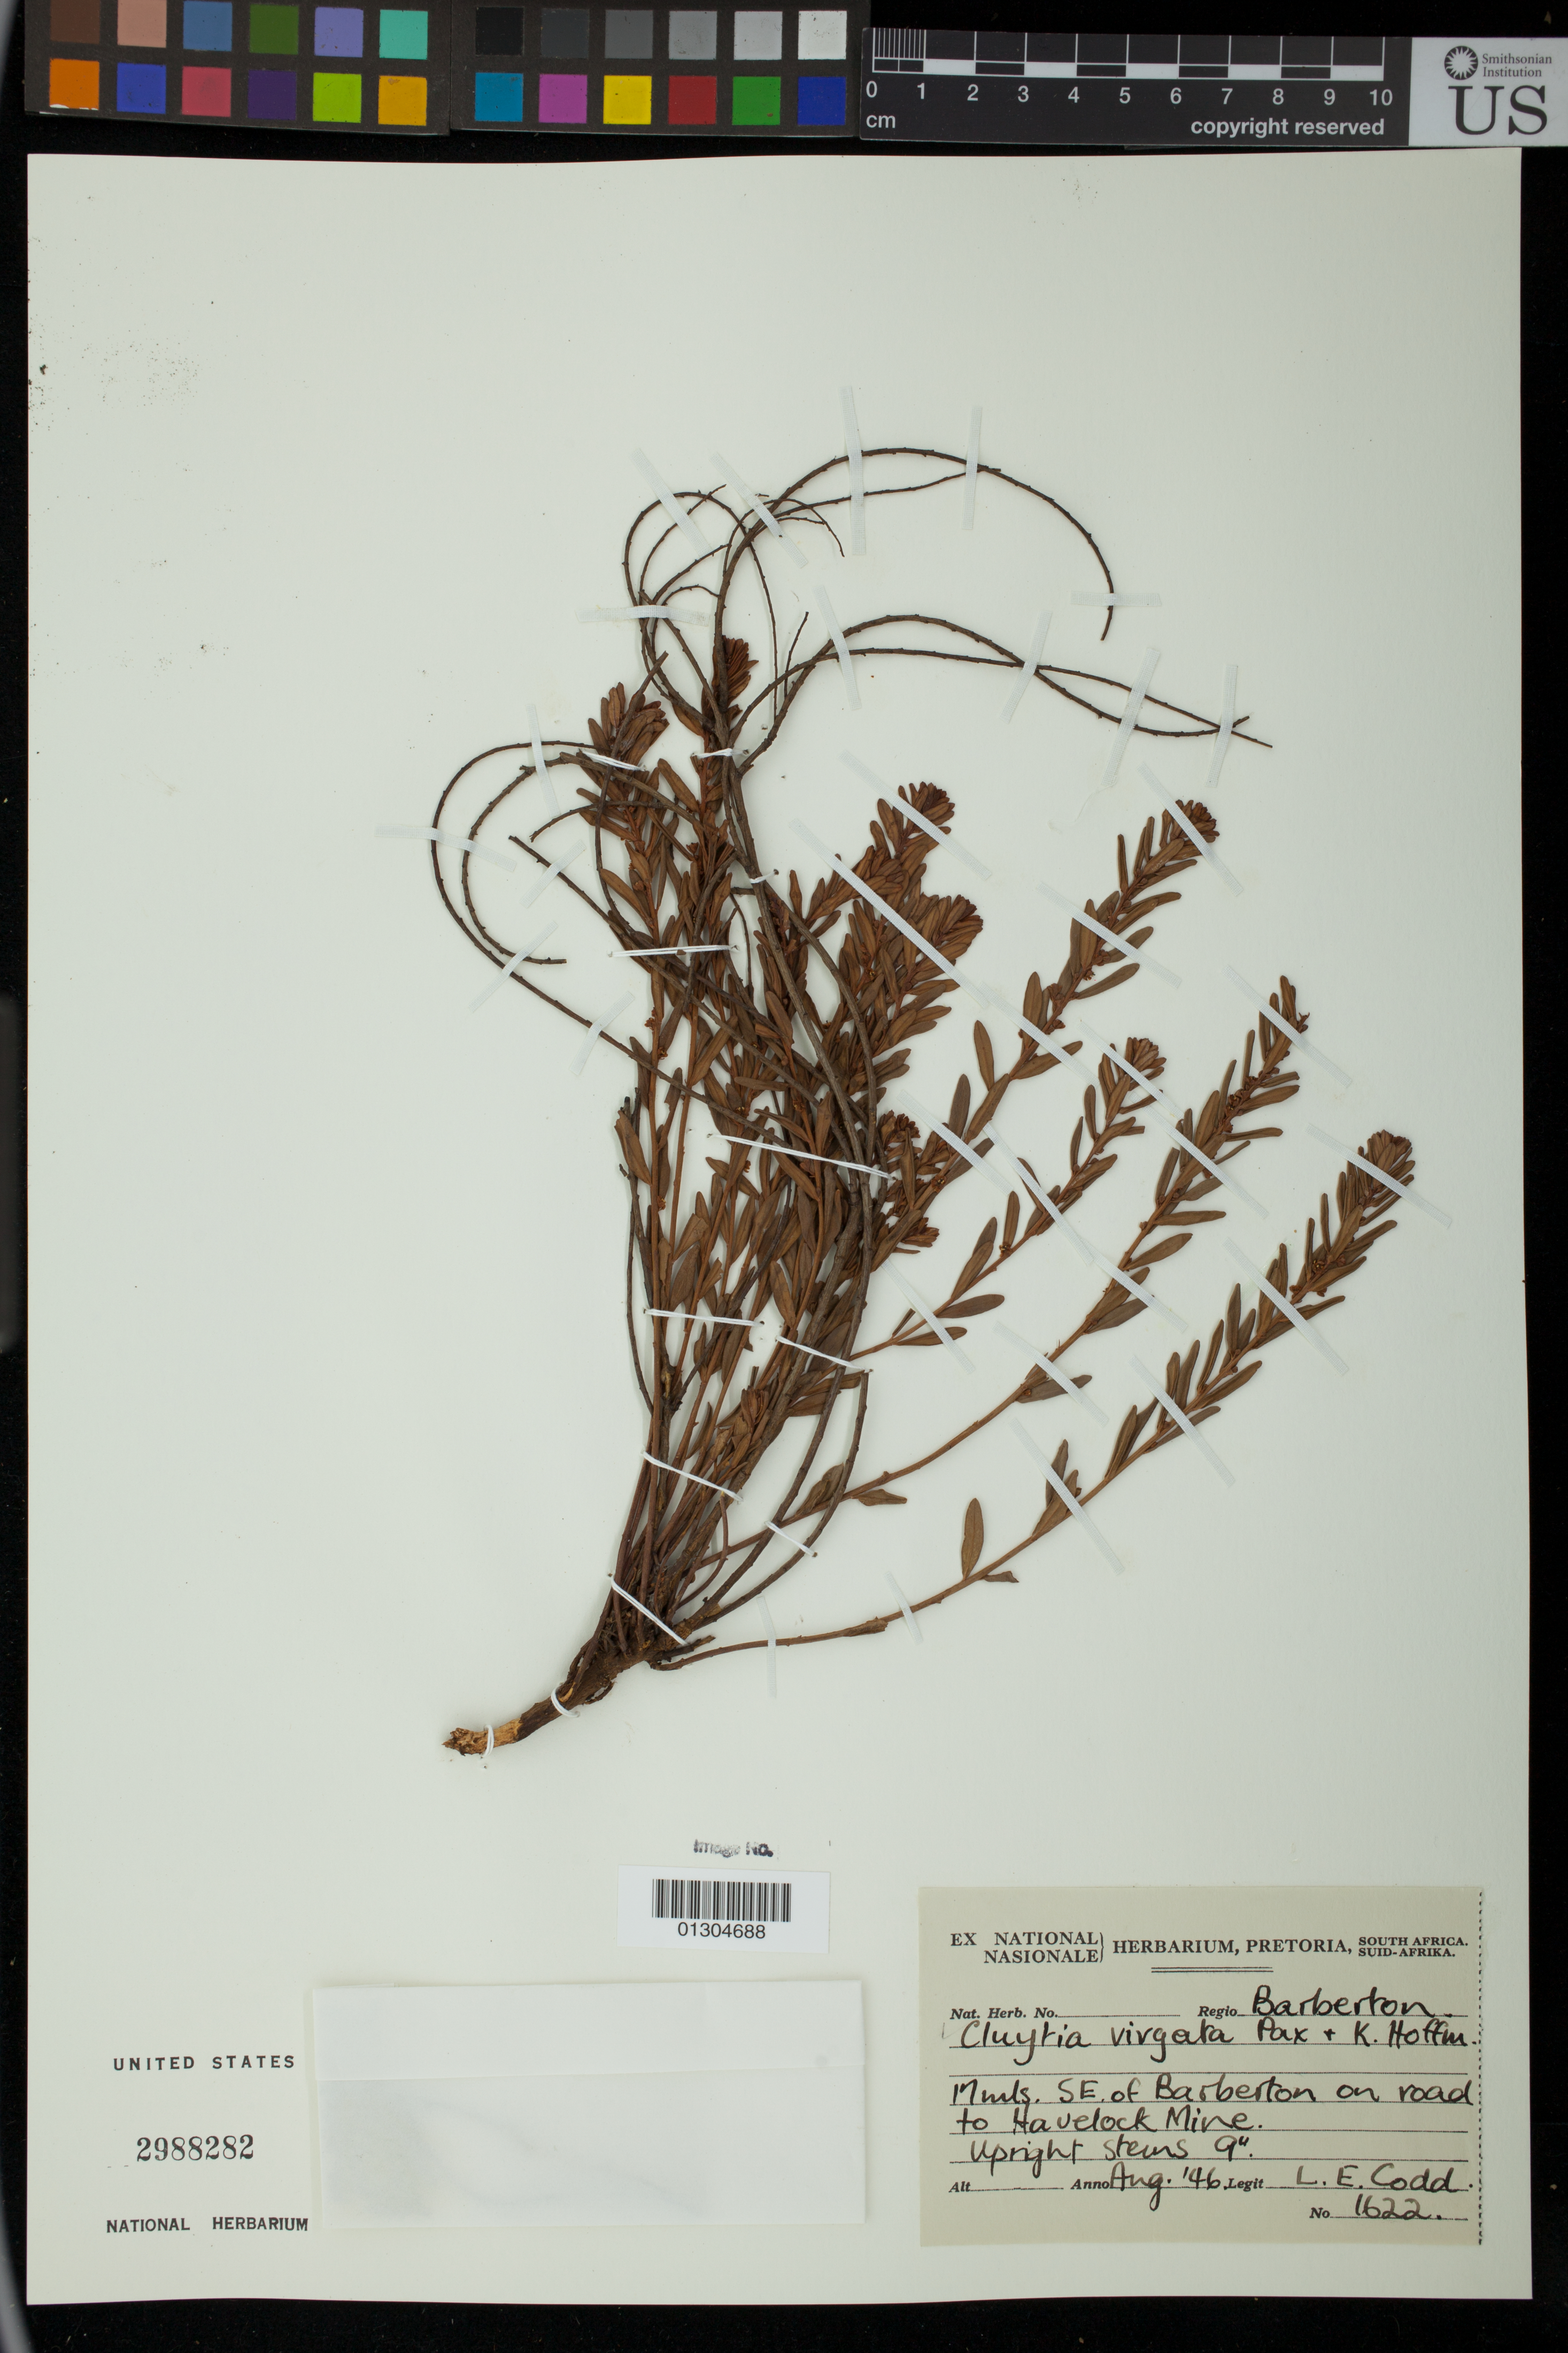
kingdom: Plantae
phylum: Tracheophyta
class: Magnoliopsida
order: Malpighiales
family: Peraceae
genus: Clutia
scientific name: Clutia virgata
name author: Pax & K. Hoffm.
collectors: L. Codd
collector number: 1622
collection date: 1946-08-01/1946-08-31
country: South Africa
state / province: Mpumalanga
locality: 17 mls. SE. of Barberton on road to Havelock Mine.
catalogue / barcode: US 2988282